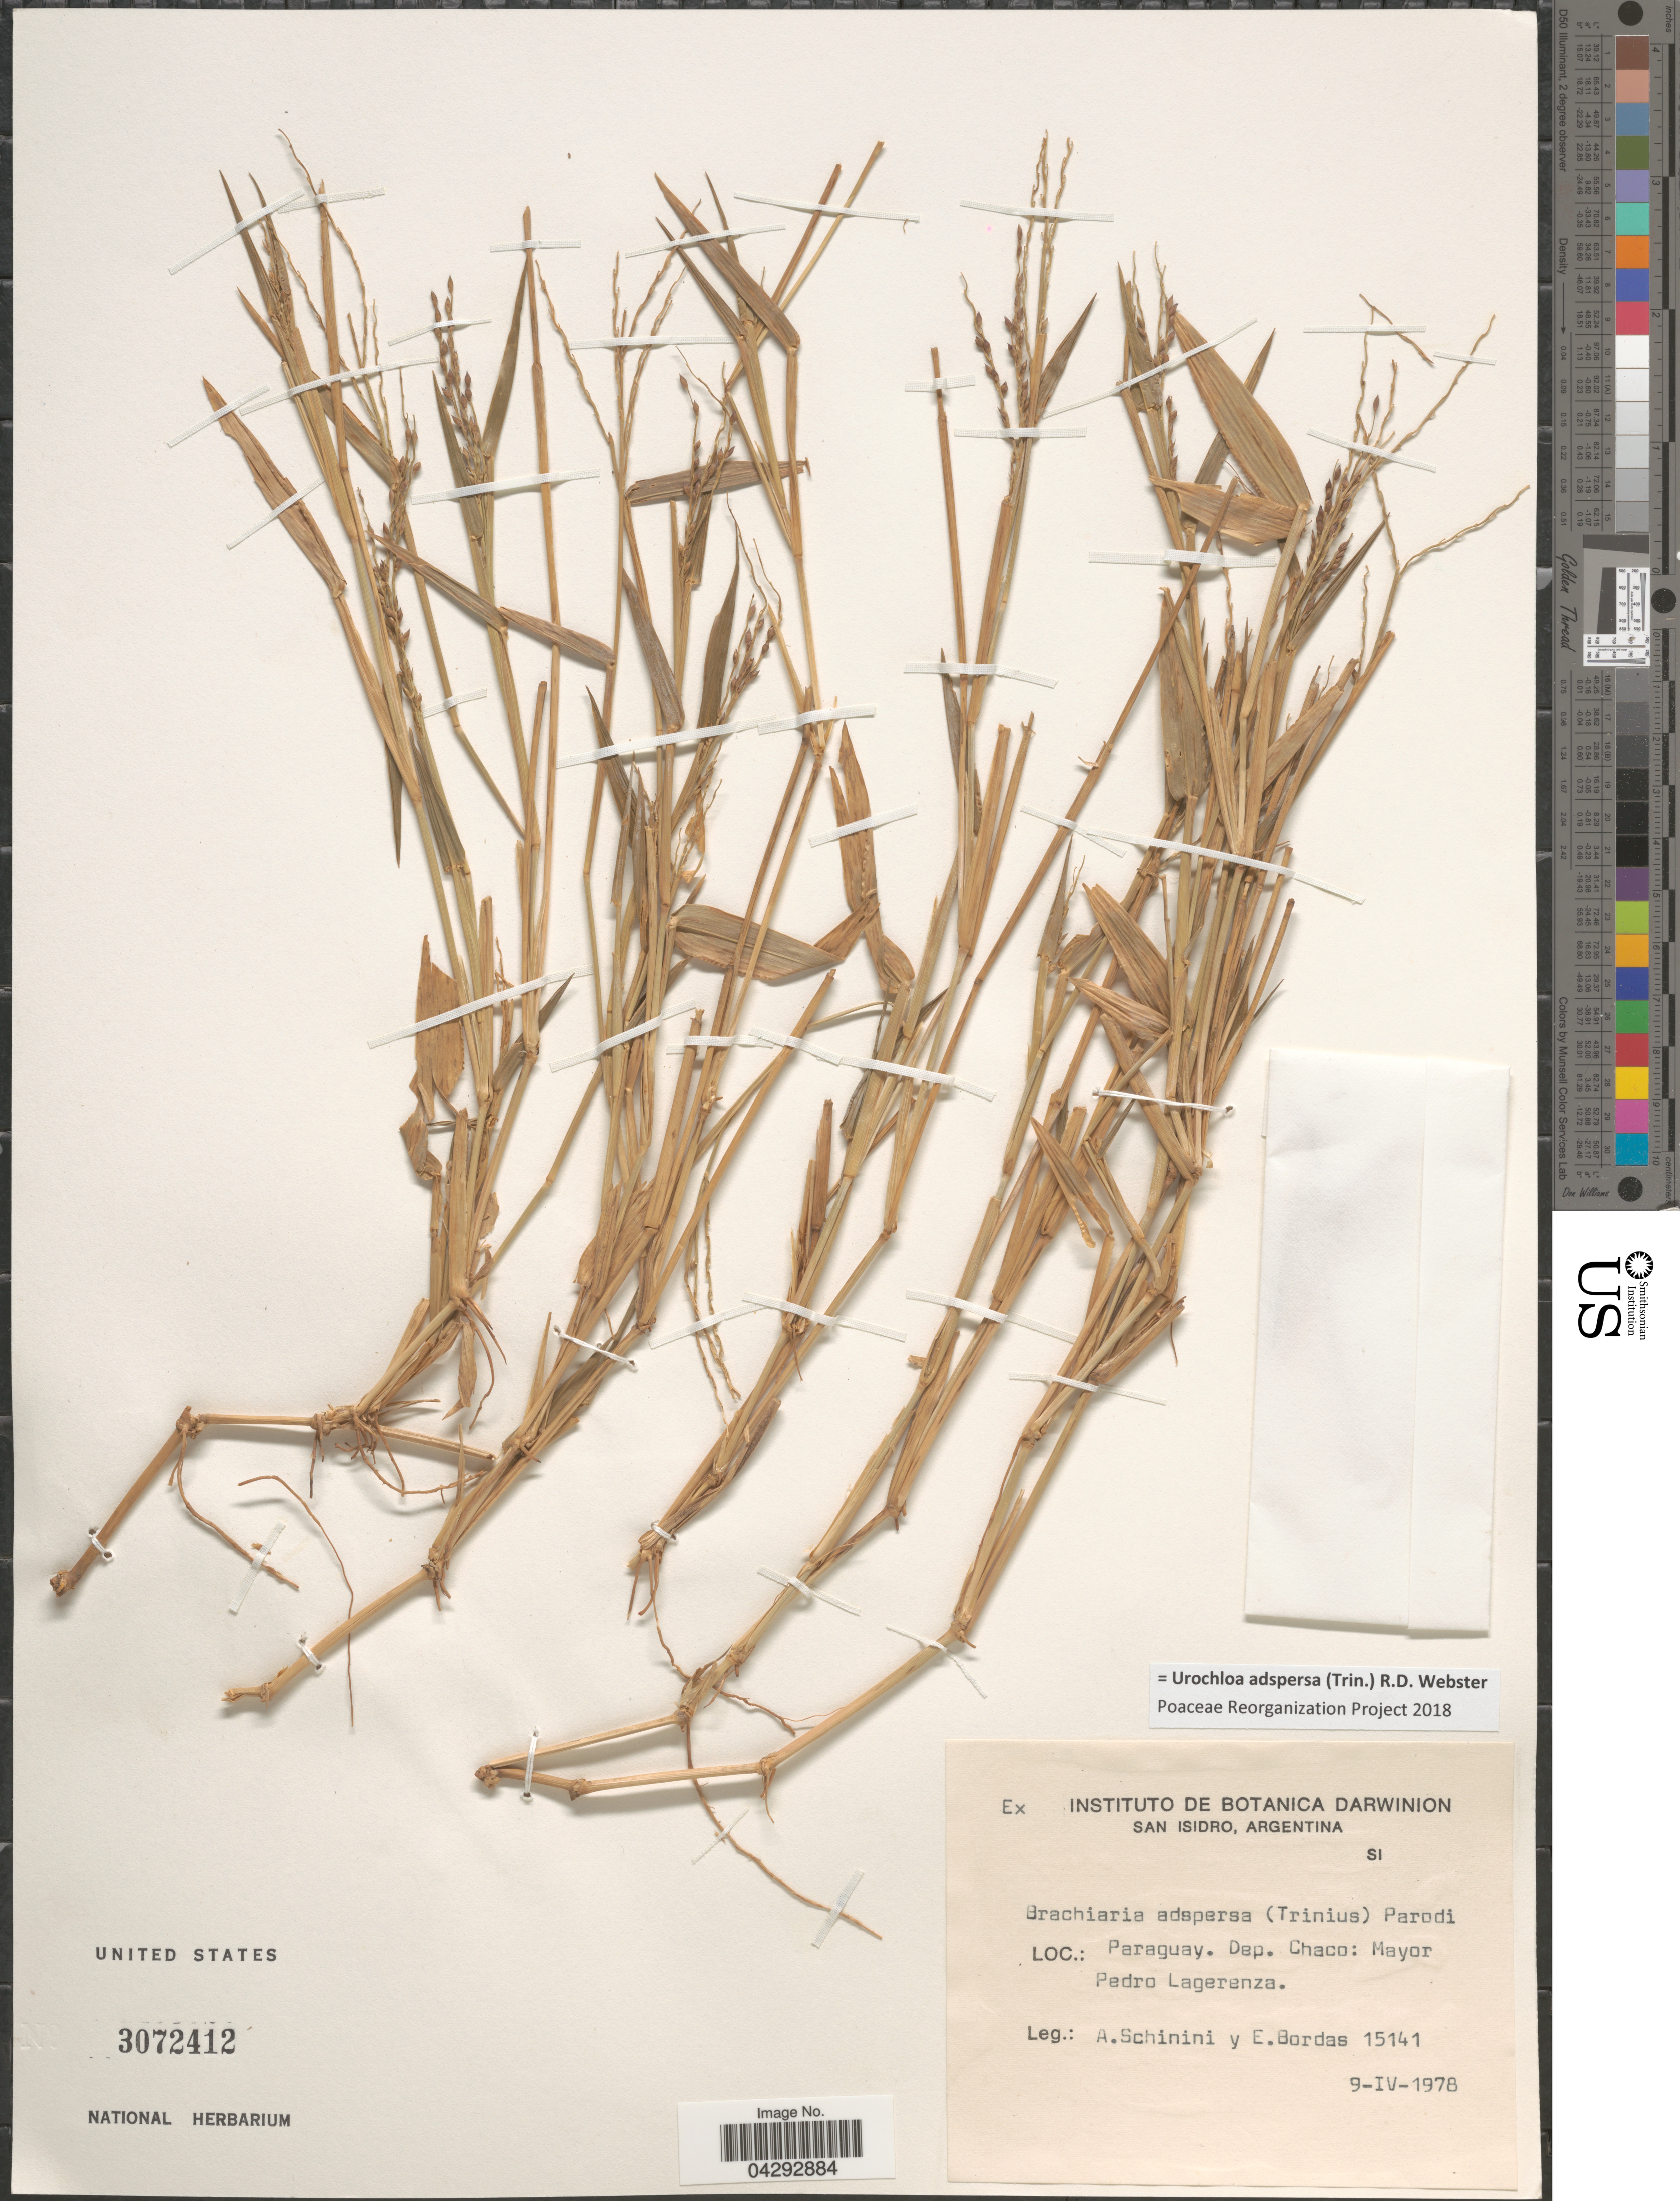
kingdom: Plantae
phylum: Tracheophyta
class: Liliopsida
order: Poales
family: Poaceae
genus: Urochloa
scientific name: Urochloa adspersa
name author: (Trin.) R.D. Webster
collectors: A. Schinini & E. Bordas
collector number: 15141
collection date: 1978-04-09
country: Paraguay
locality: Dep. Chaco: Mayor Pedro Lagerenza.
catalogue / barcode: US 3072412